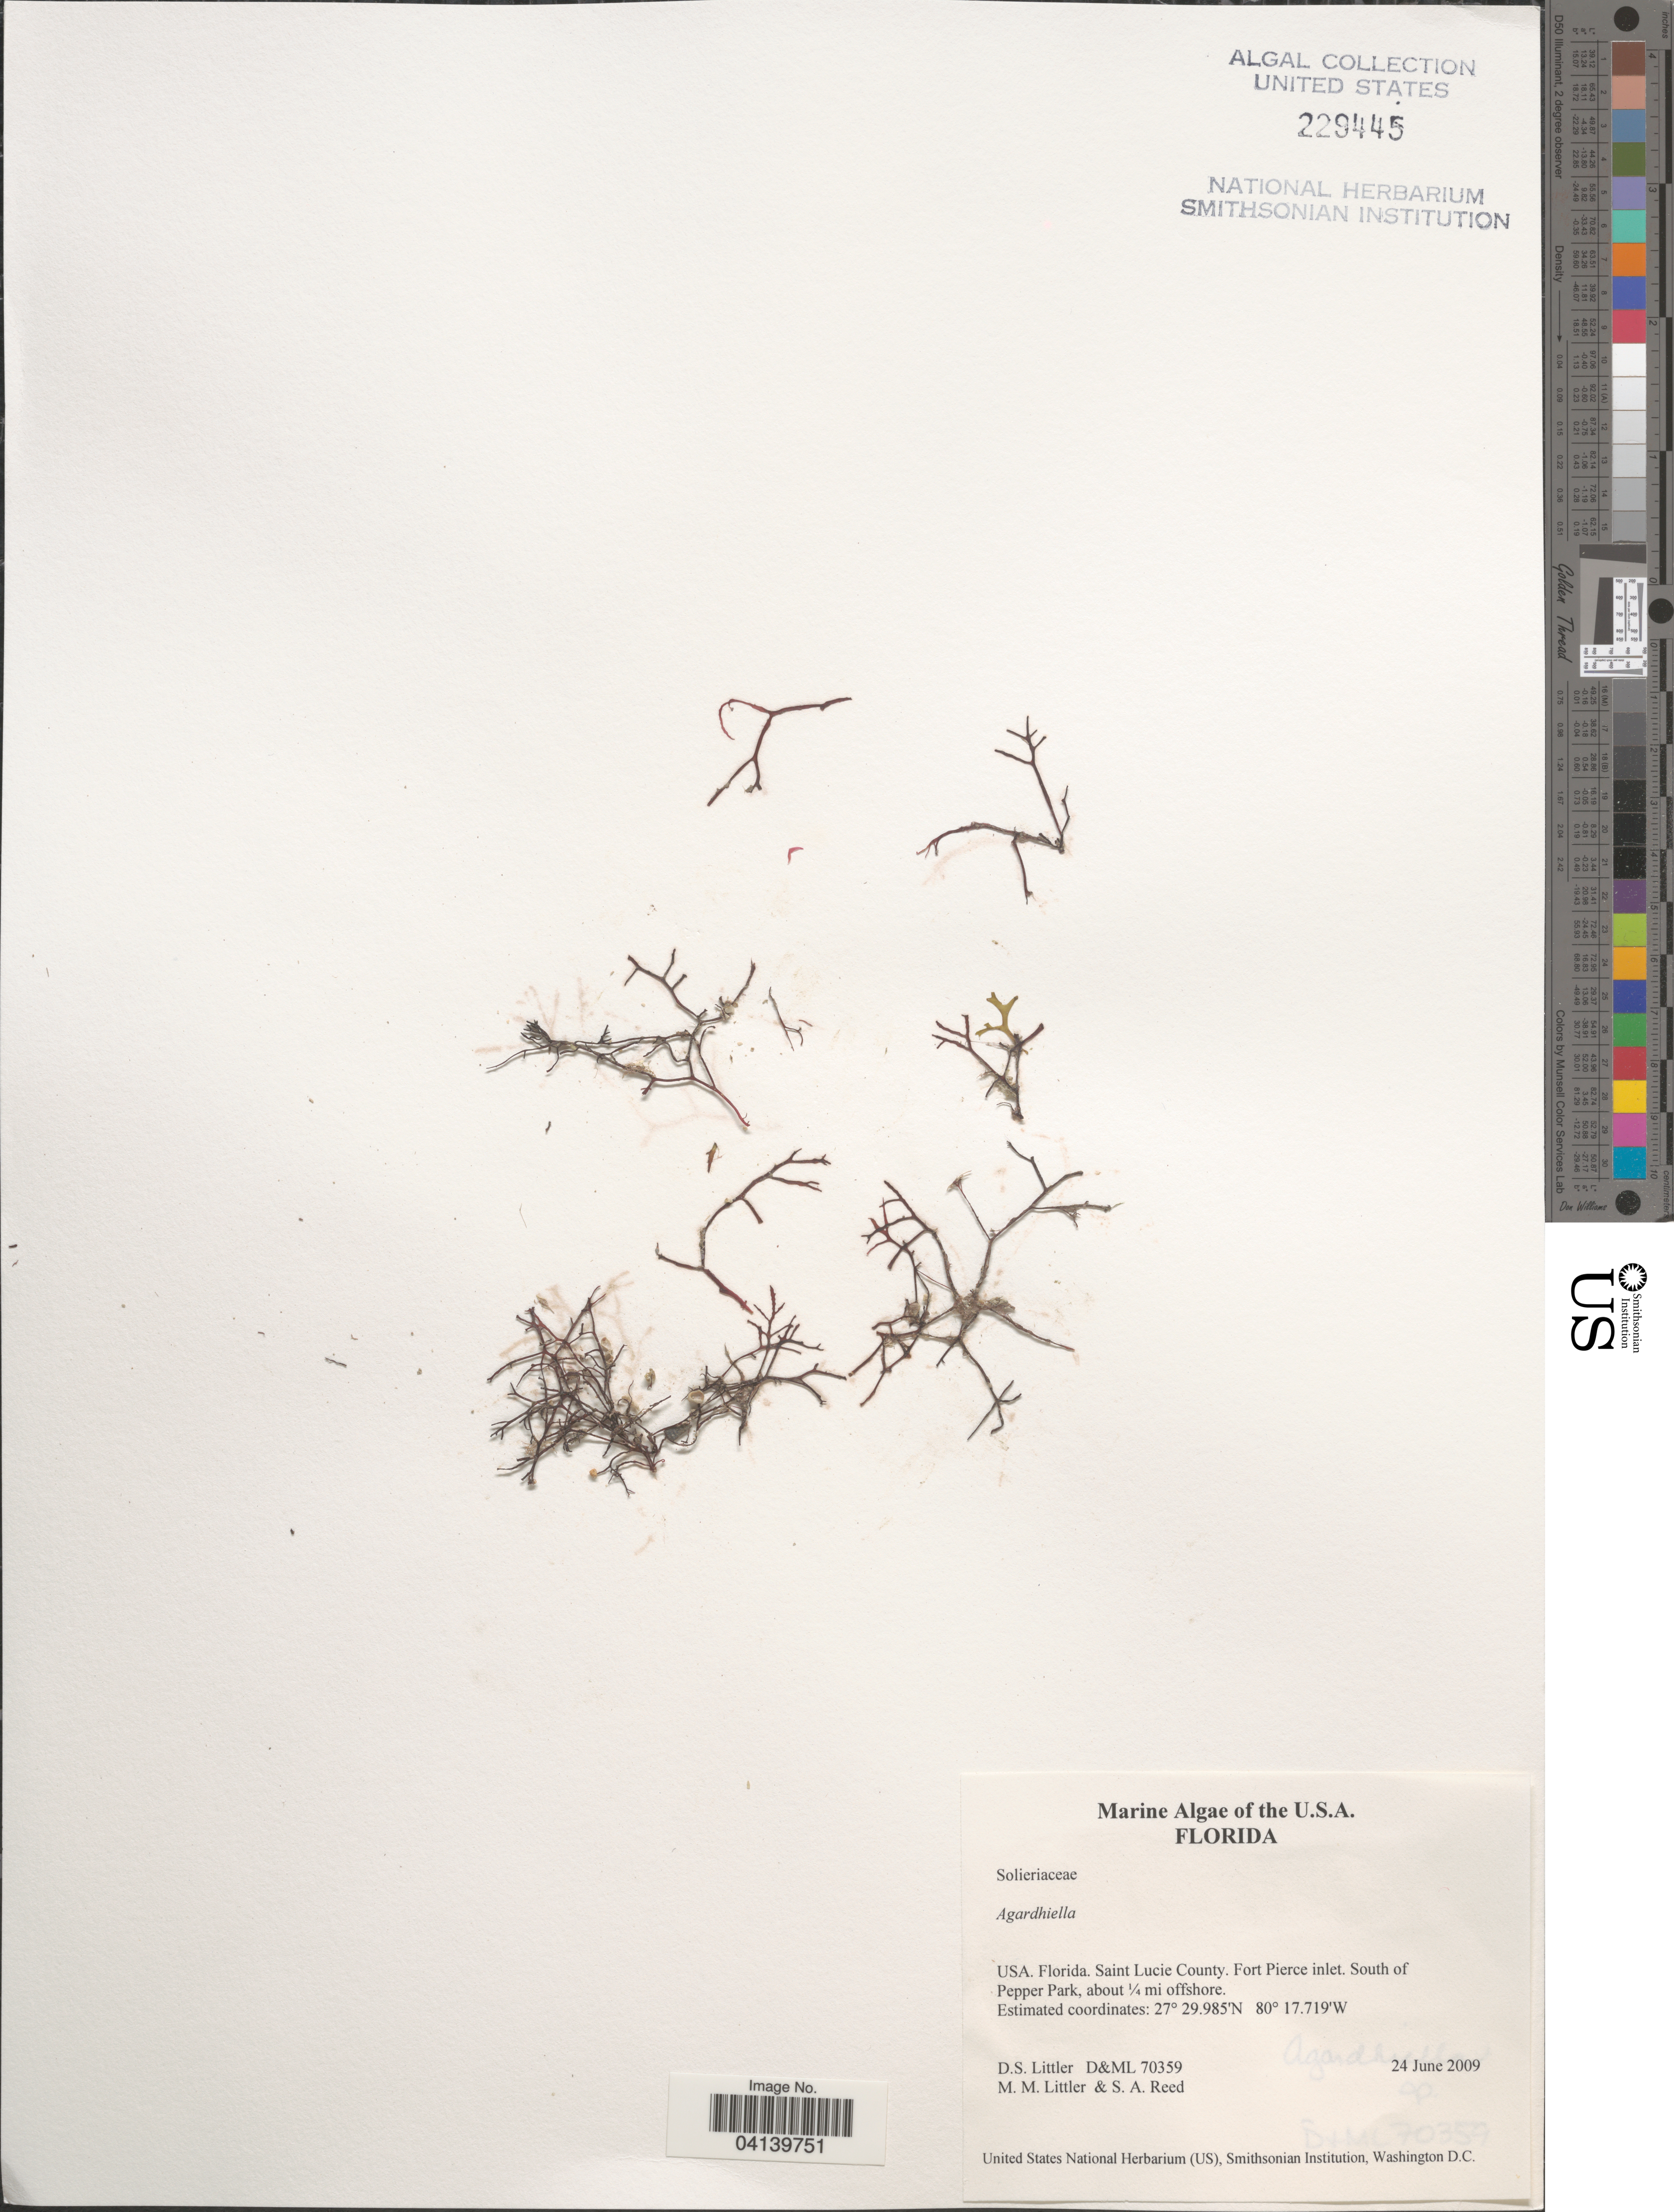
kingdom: Plantae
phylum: Rhodophyta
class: Florideophyceae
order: Gigartinales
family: Solieriaceae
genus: Agardhiella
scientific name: Agardhiella sp.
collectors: D. S. Littler & S. Reed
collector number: D&ML 70359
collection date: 2009-06-24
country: United States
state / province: Florida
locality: Saint Lucie County. Fort Pierce inlet. South of Pepper Park, about ¼ mi offshore.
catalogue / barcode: US 229445